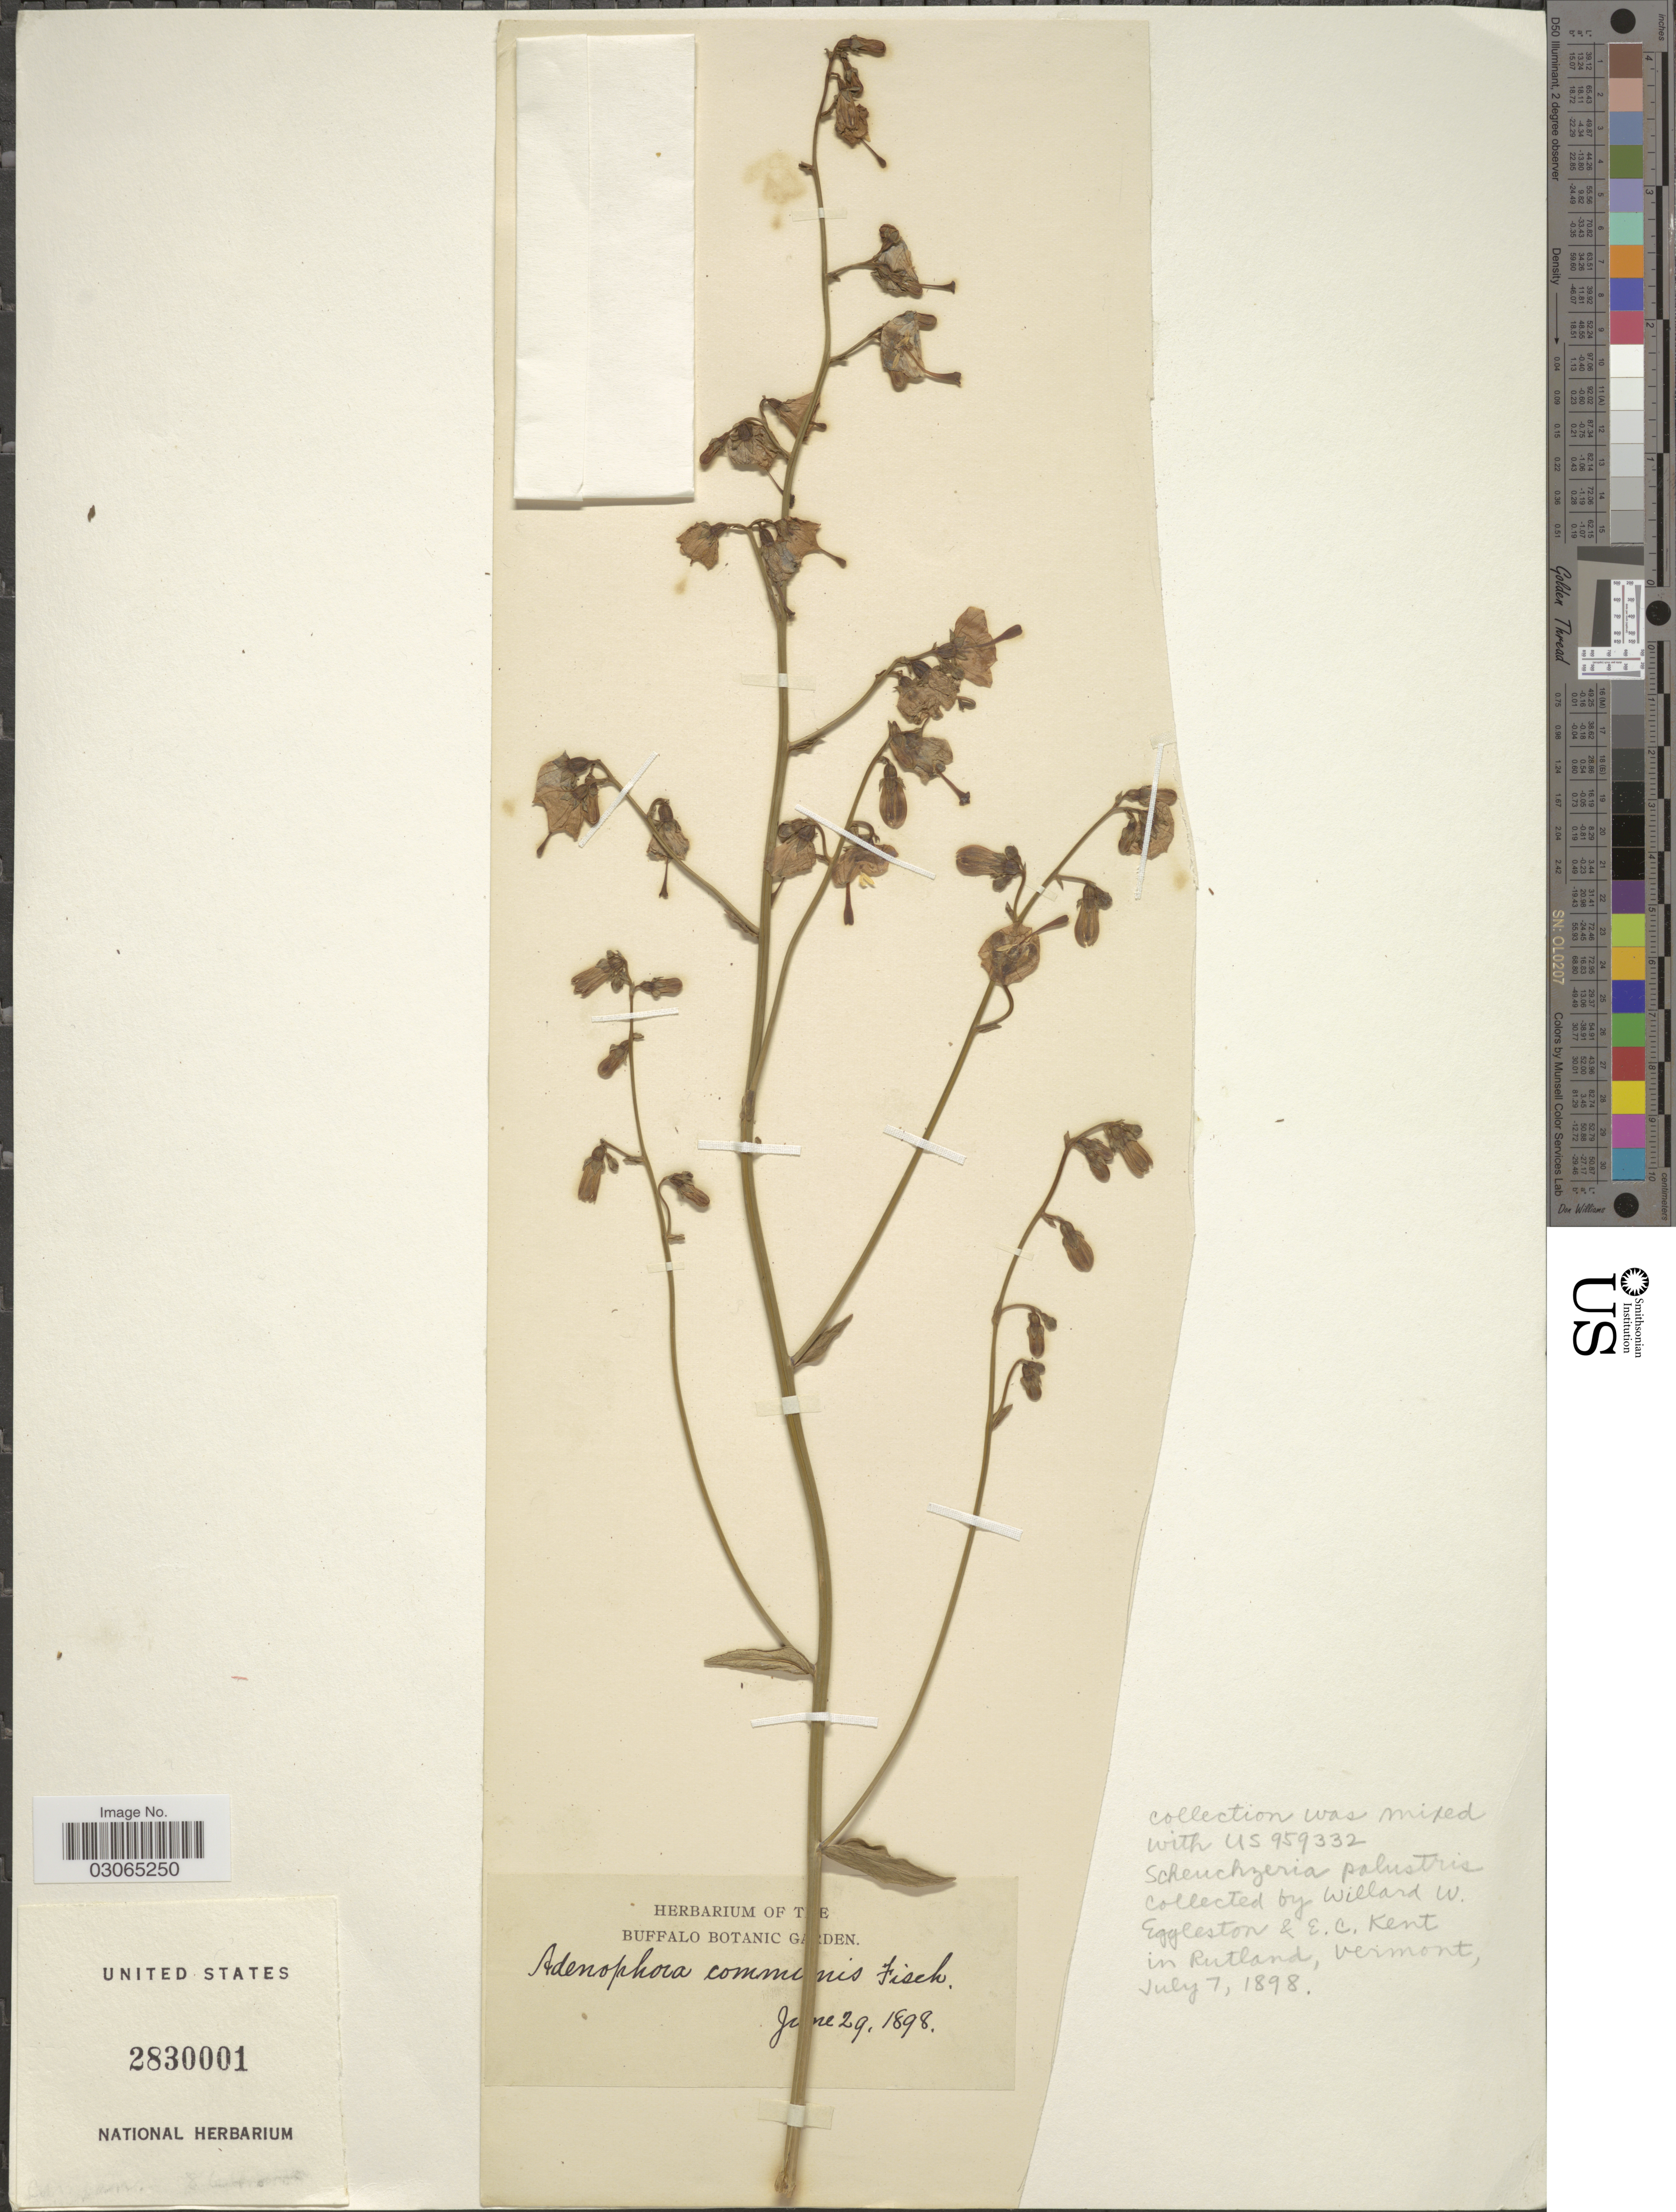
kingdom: Plantae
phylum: Tracheophyta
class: Magnoliopsida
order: Asterales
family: Campanulaceae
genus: Adenophora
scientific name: Adenophora communis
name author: Fisch.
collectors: W. W. Eggleston & E. Kent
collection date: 1898-07-07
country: United States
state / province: Vermont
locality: In Rutland.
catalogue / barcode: US 2830001